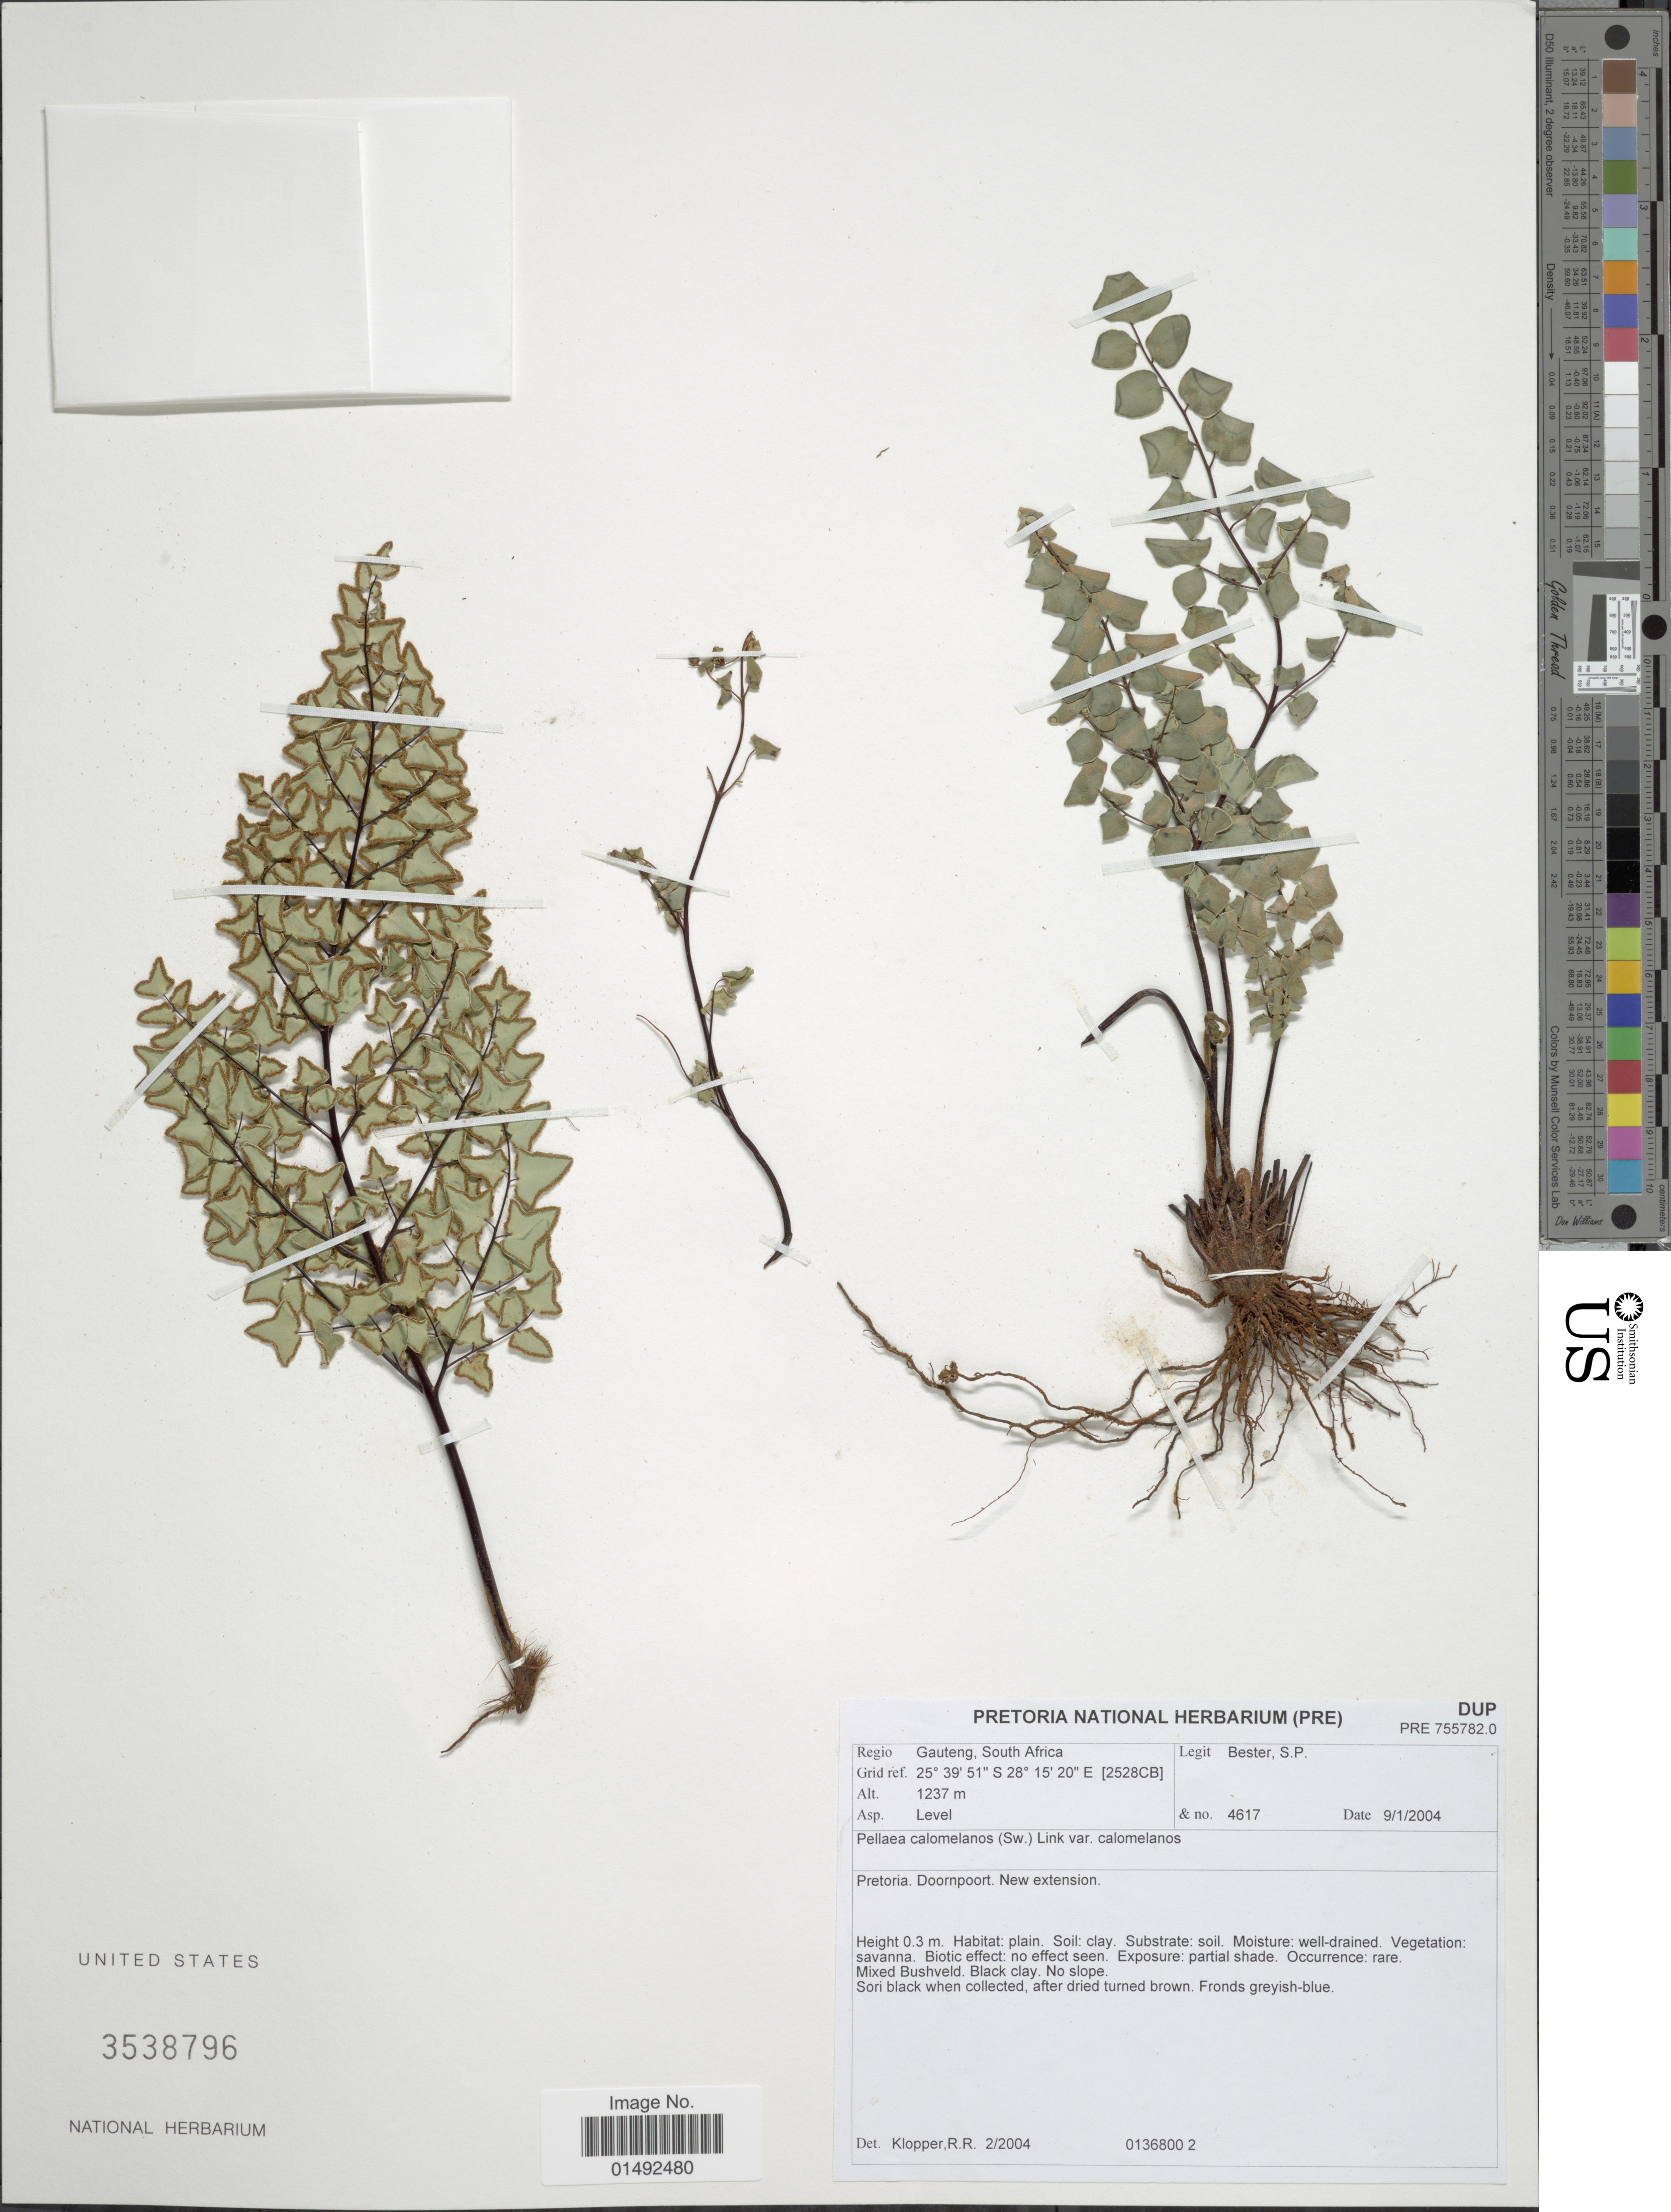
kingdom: Plantae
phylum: Tracheophyta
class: Polypodiopsida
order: Polypodiales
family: Pteridaceae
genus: Pellaea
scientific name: Pellaea calomelanos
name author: (Sw.) Link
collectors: S. Bester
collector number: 4617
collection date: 2004-01-09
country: South Africa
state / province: Gauteng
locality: Pretoria, Doornpoort. New Extension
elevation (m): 1237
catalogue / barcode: US 3538796